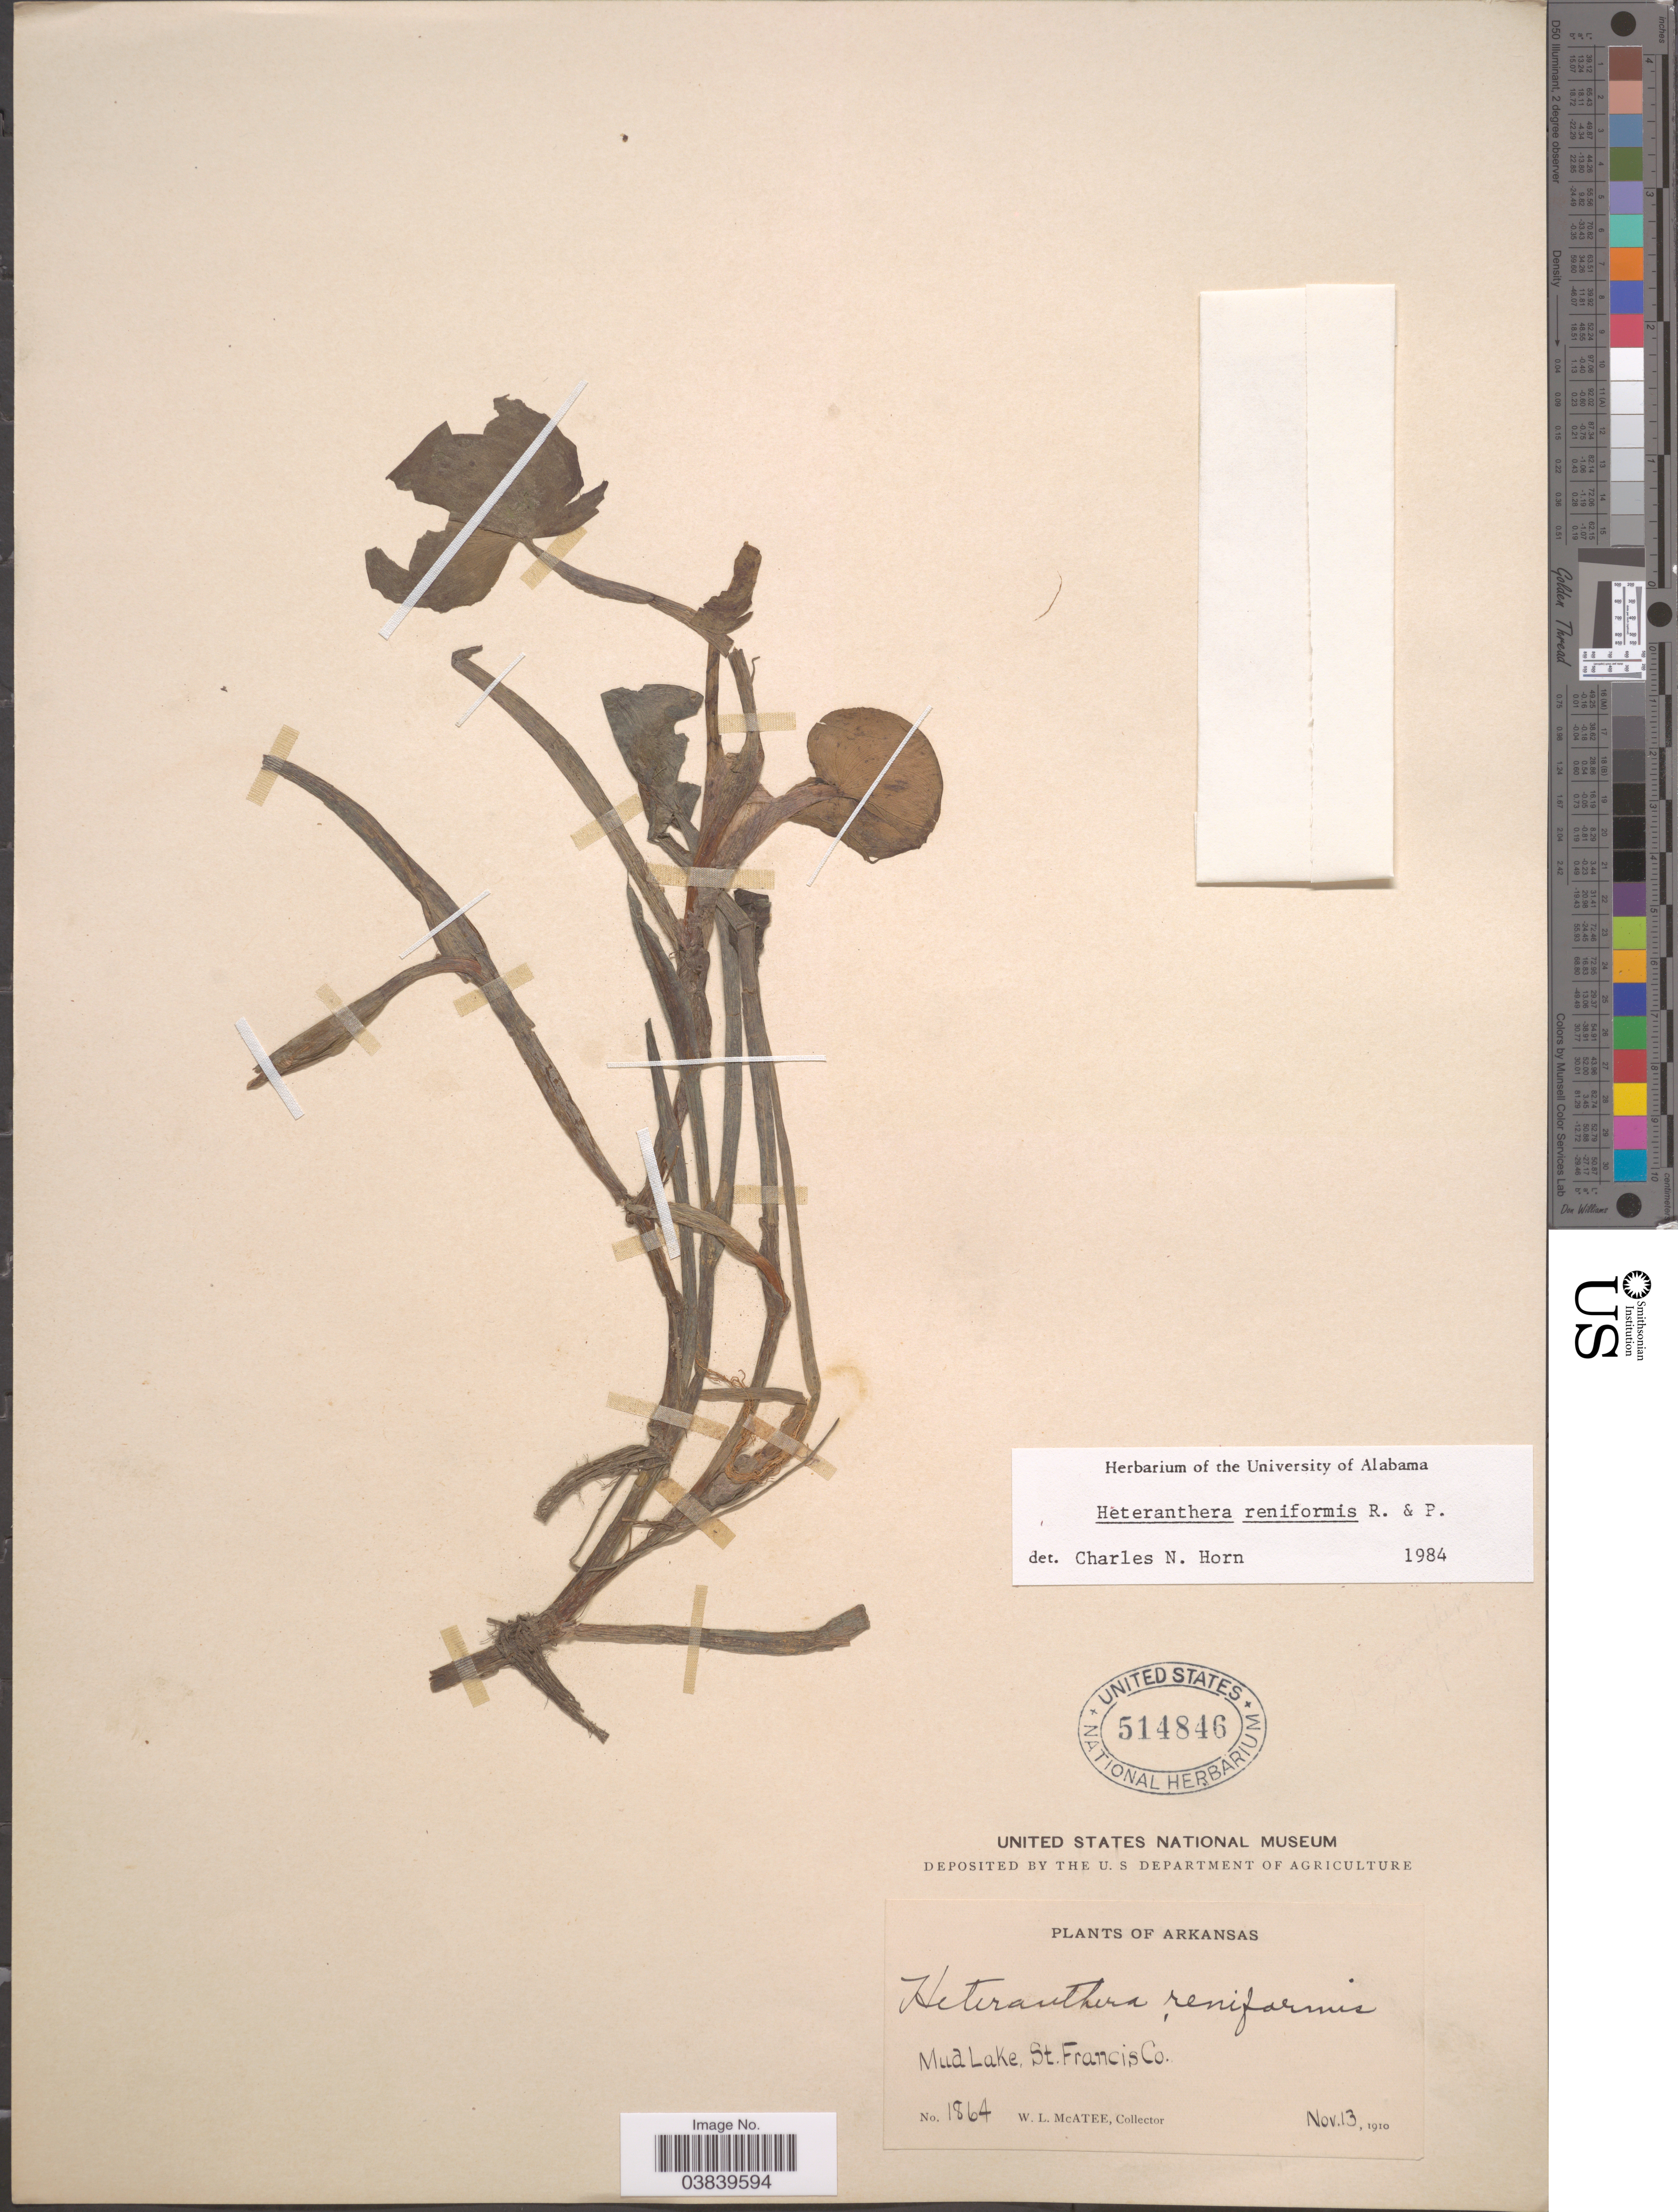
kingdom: Plantae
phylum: Tracheophyta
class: Liliopsida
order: Commelinales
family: Pontederiaceae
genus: Heteranthera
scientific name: Heteranthera reniformis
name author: Ruiz & Pav.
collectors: W. McAtee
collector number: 1864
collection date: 1910-11-13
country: United States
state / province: Arkansas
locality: Mud Lake, St. Francis Co.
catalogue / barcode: US 514846